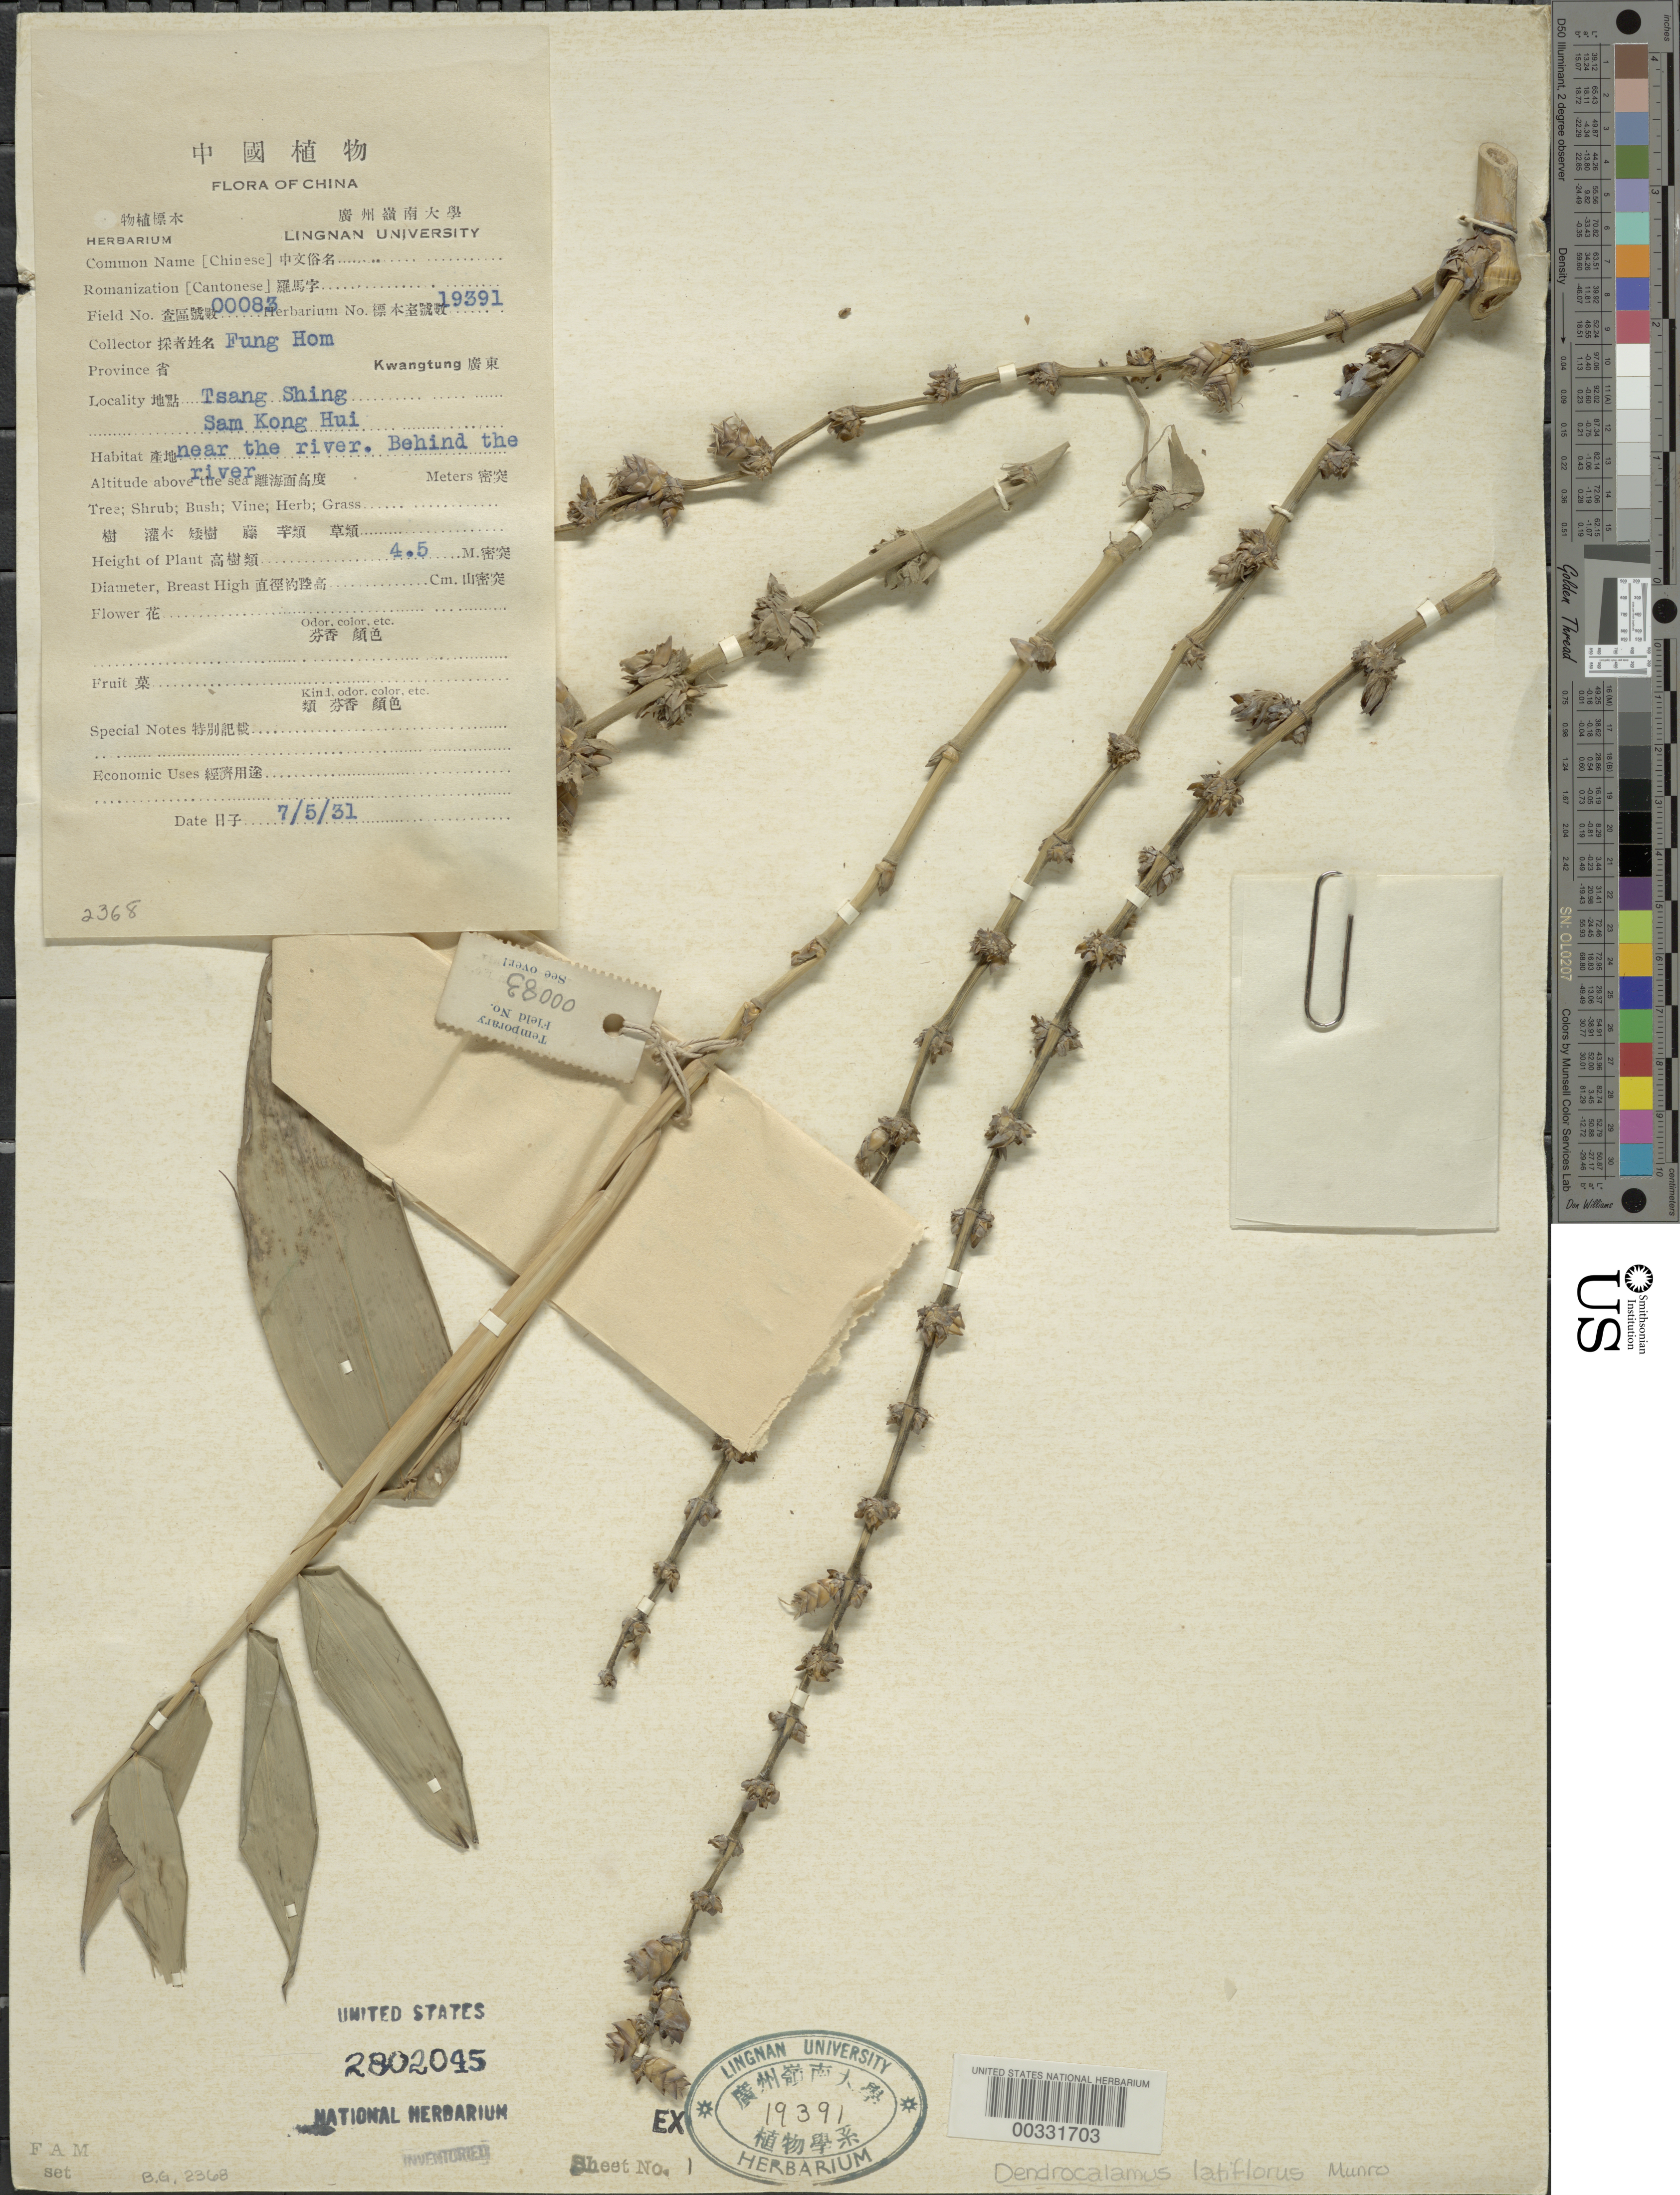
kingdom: Plantae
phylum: Tracheophyta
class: Liliopsida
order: Poales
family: Poaceae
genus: Dendrocalamus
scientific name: Dendrocalamus latiflorus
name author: Munro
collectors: H. L. Fung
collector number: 83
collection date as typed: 05 Jul 1931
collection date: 1931-07-05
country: China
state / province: Guangdong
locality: Tsang shing, sam kong hui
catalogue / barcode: US 2802045